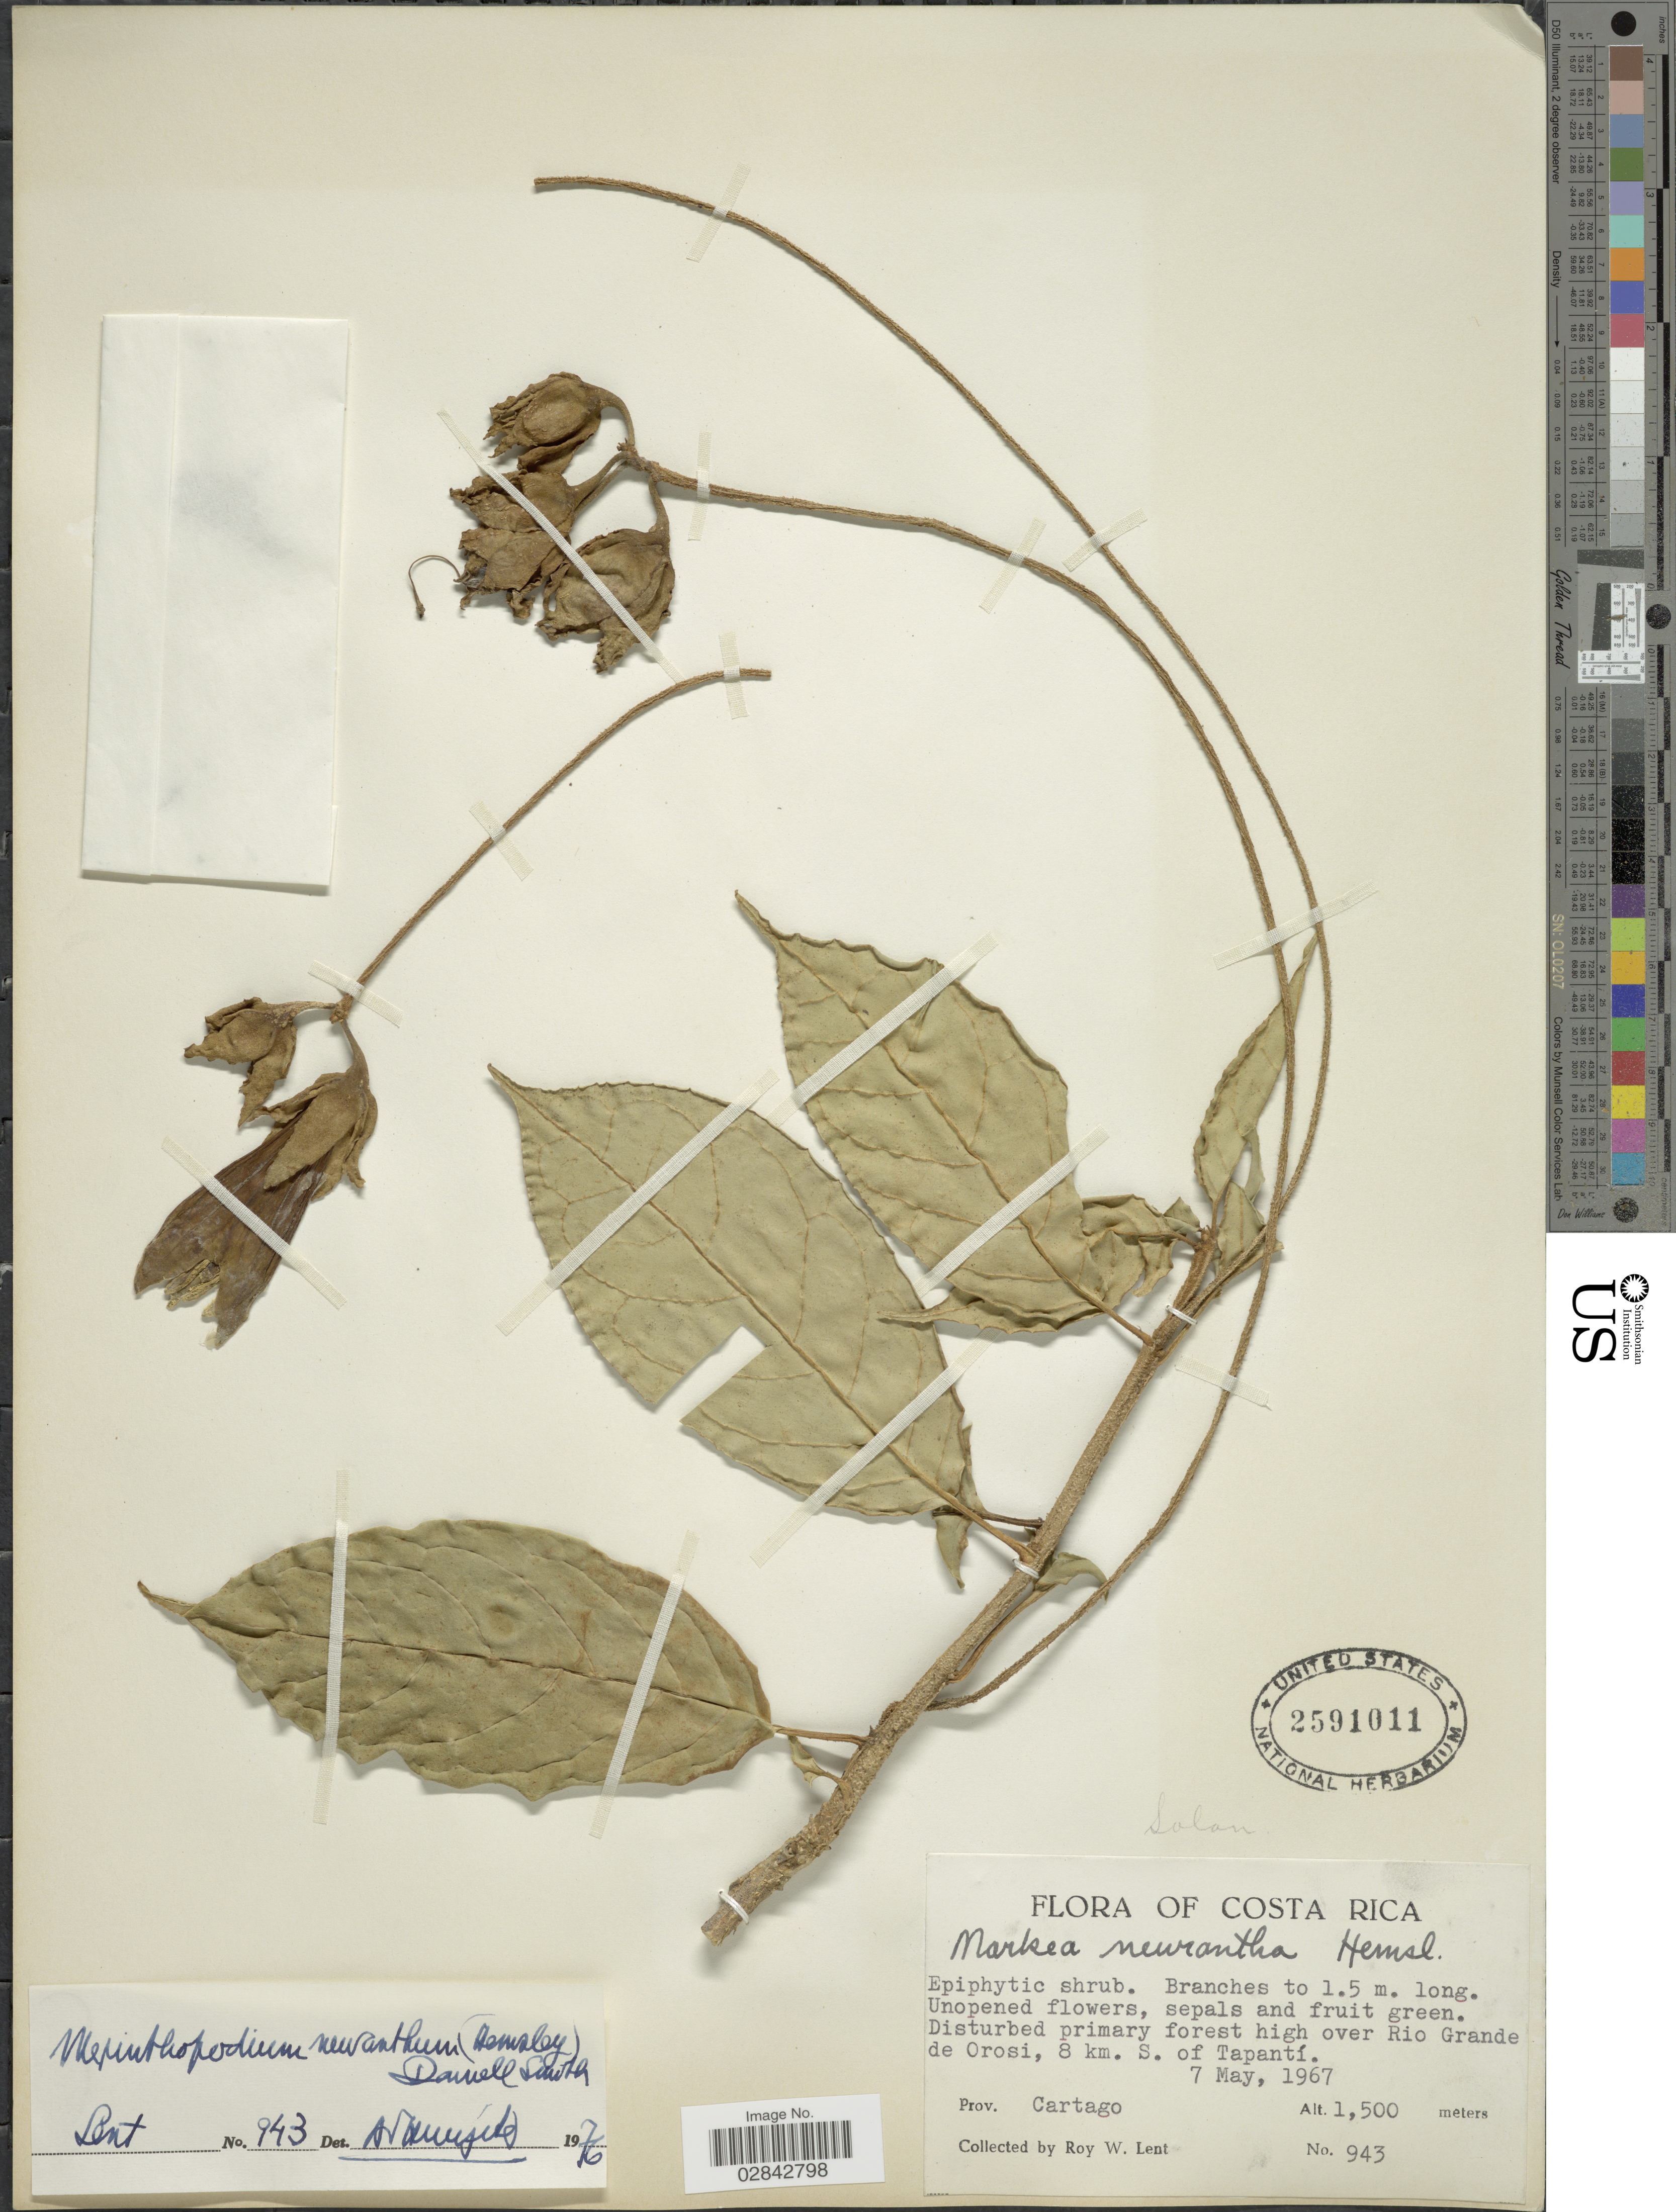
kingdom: Plantae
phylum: Tracheophyta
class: Magnoliopsida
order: Solanales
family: Solanaceae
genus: Markea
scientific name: Markea neurantha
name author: Hemsl.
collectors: R. W. Lent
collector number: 943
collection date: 1967-05-07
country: Costa Rica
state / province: Cartago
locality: Over Rio Grande de Orosi, 8 km. S. of Tapantí.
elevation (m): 1500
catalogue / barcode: US 2591011